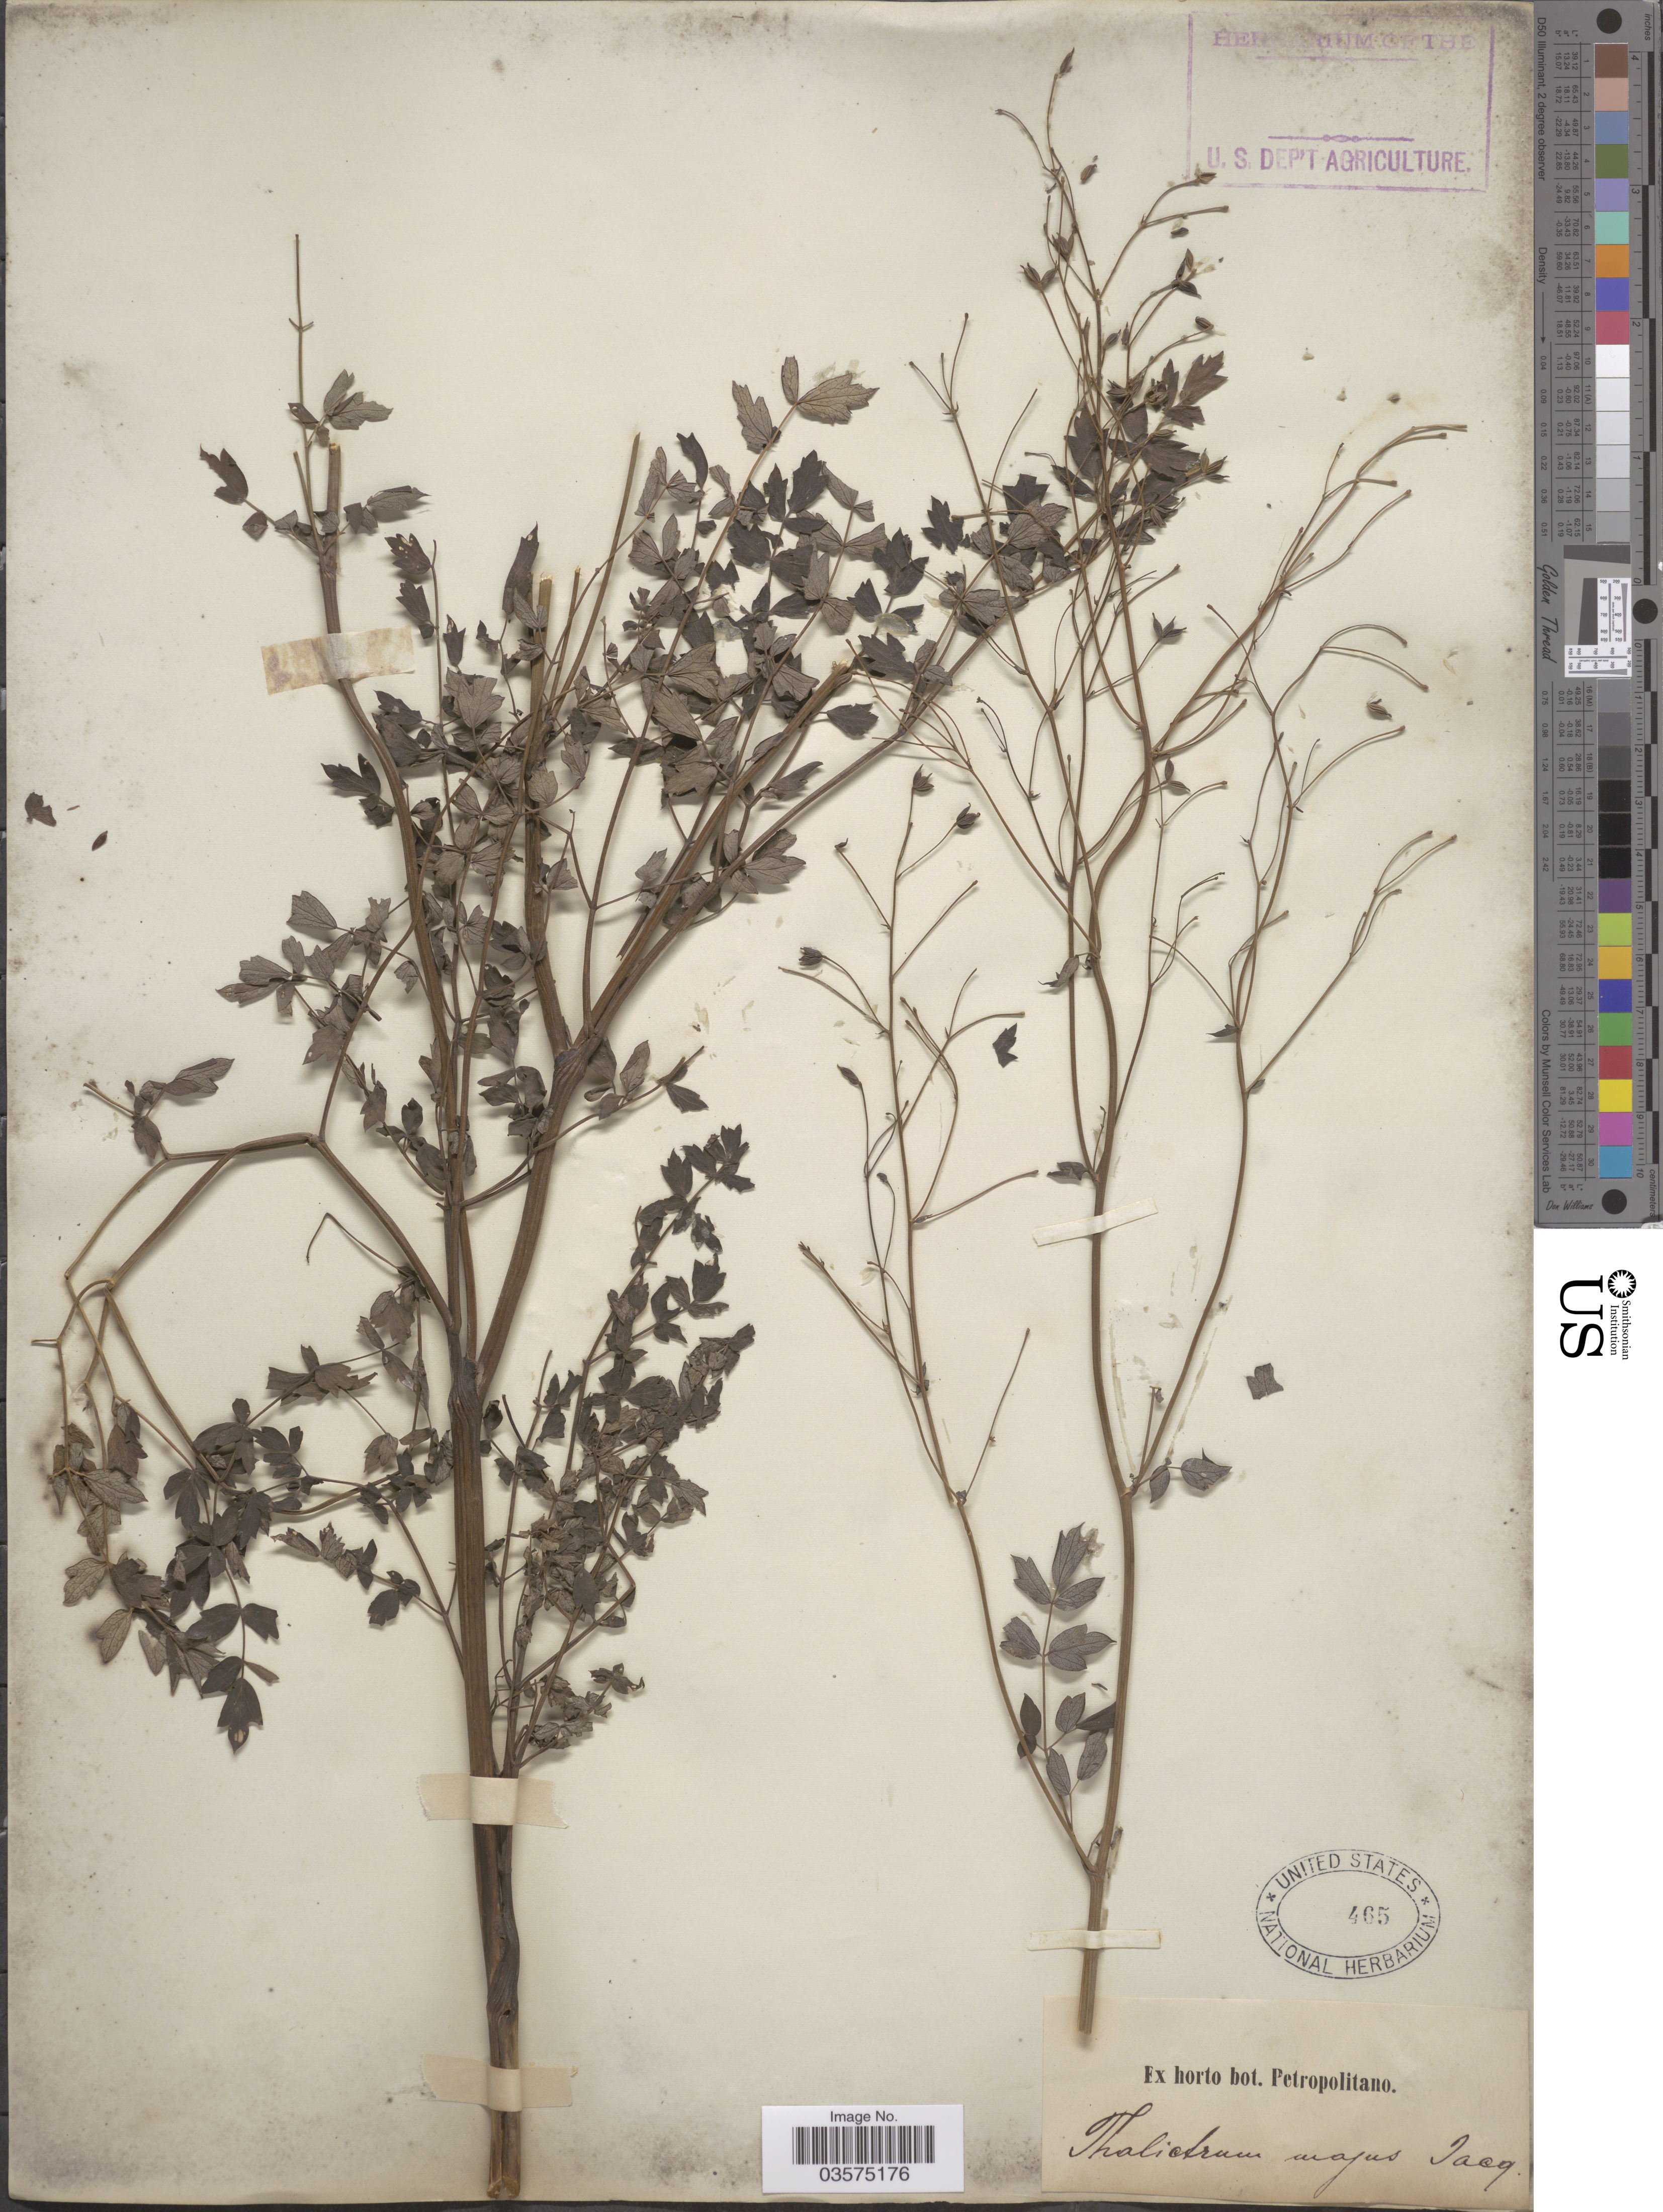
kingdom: Plantae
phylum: Tracheophyta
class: Magnoliopsida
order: Ranunculales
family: Ranunculaceae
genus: Thalictrum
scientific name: Thalictrum majus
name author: Crantz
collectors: ex Herb. bot. Petropolitano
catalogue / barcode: US 465